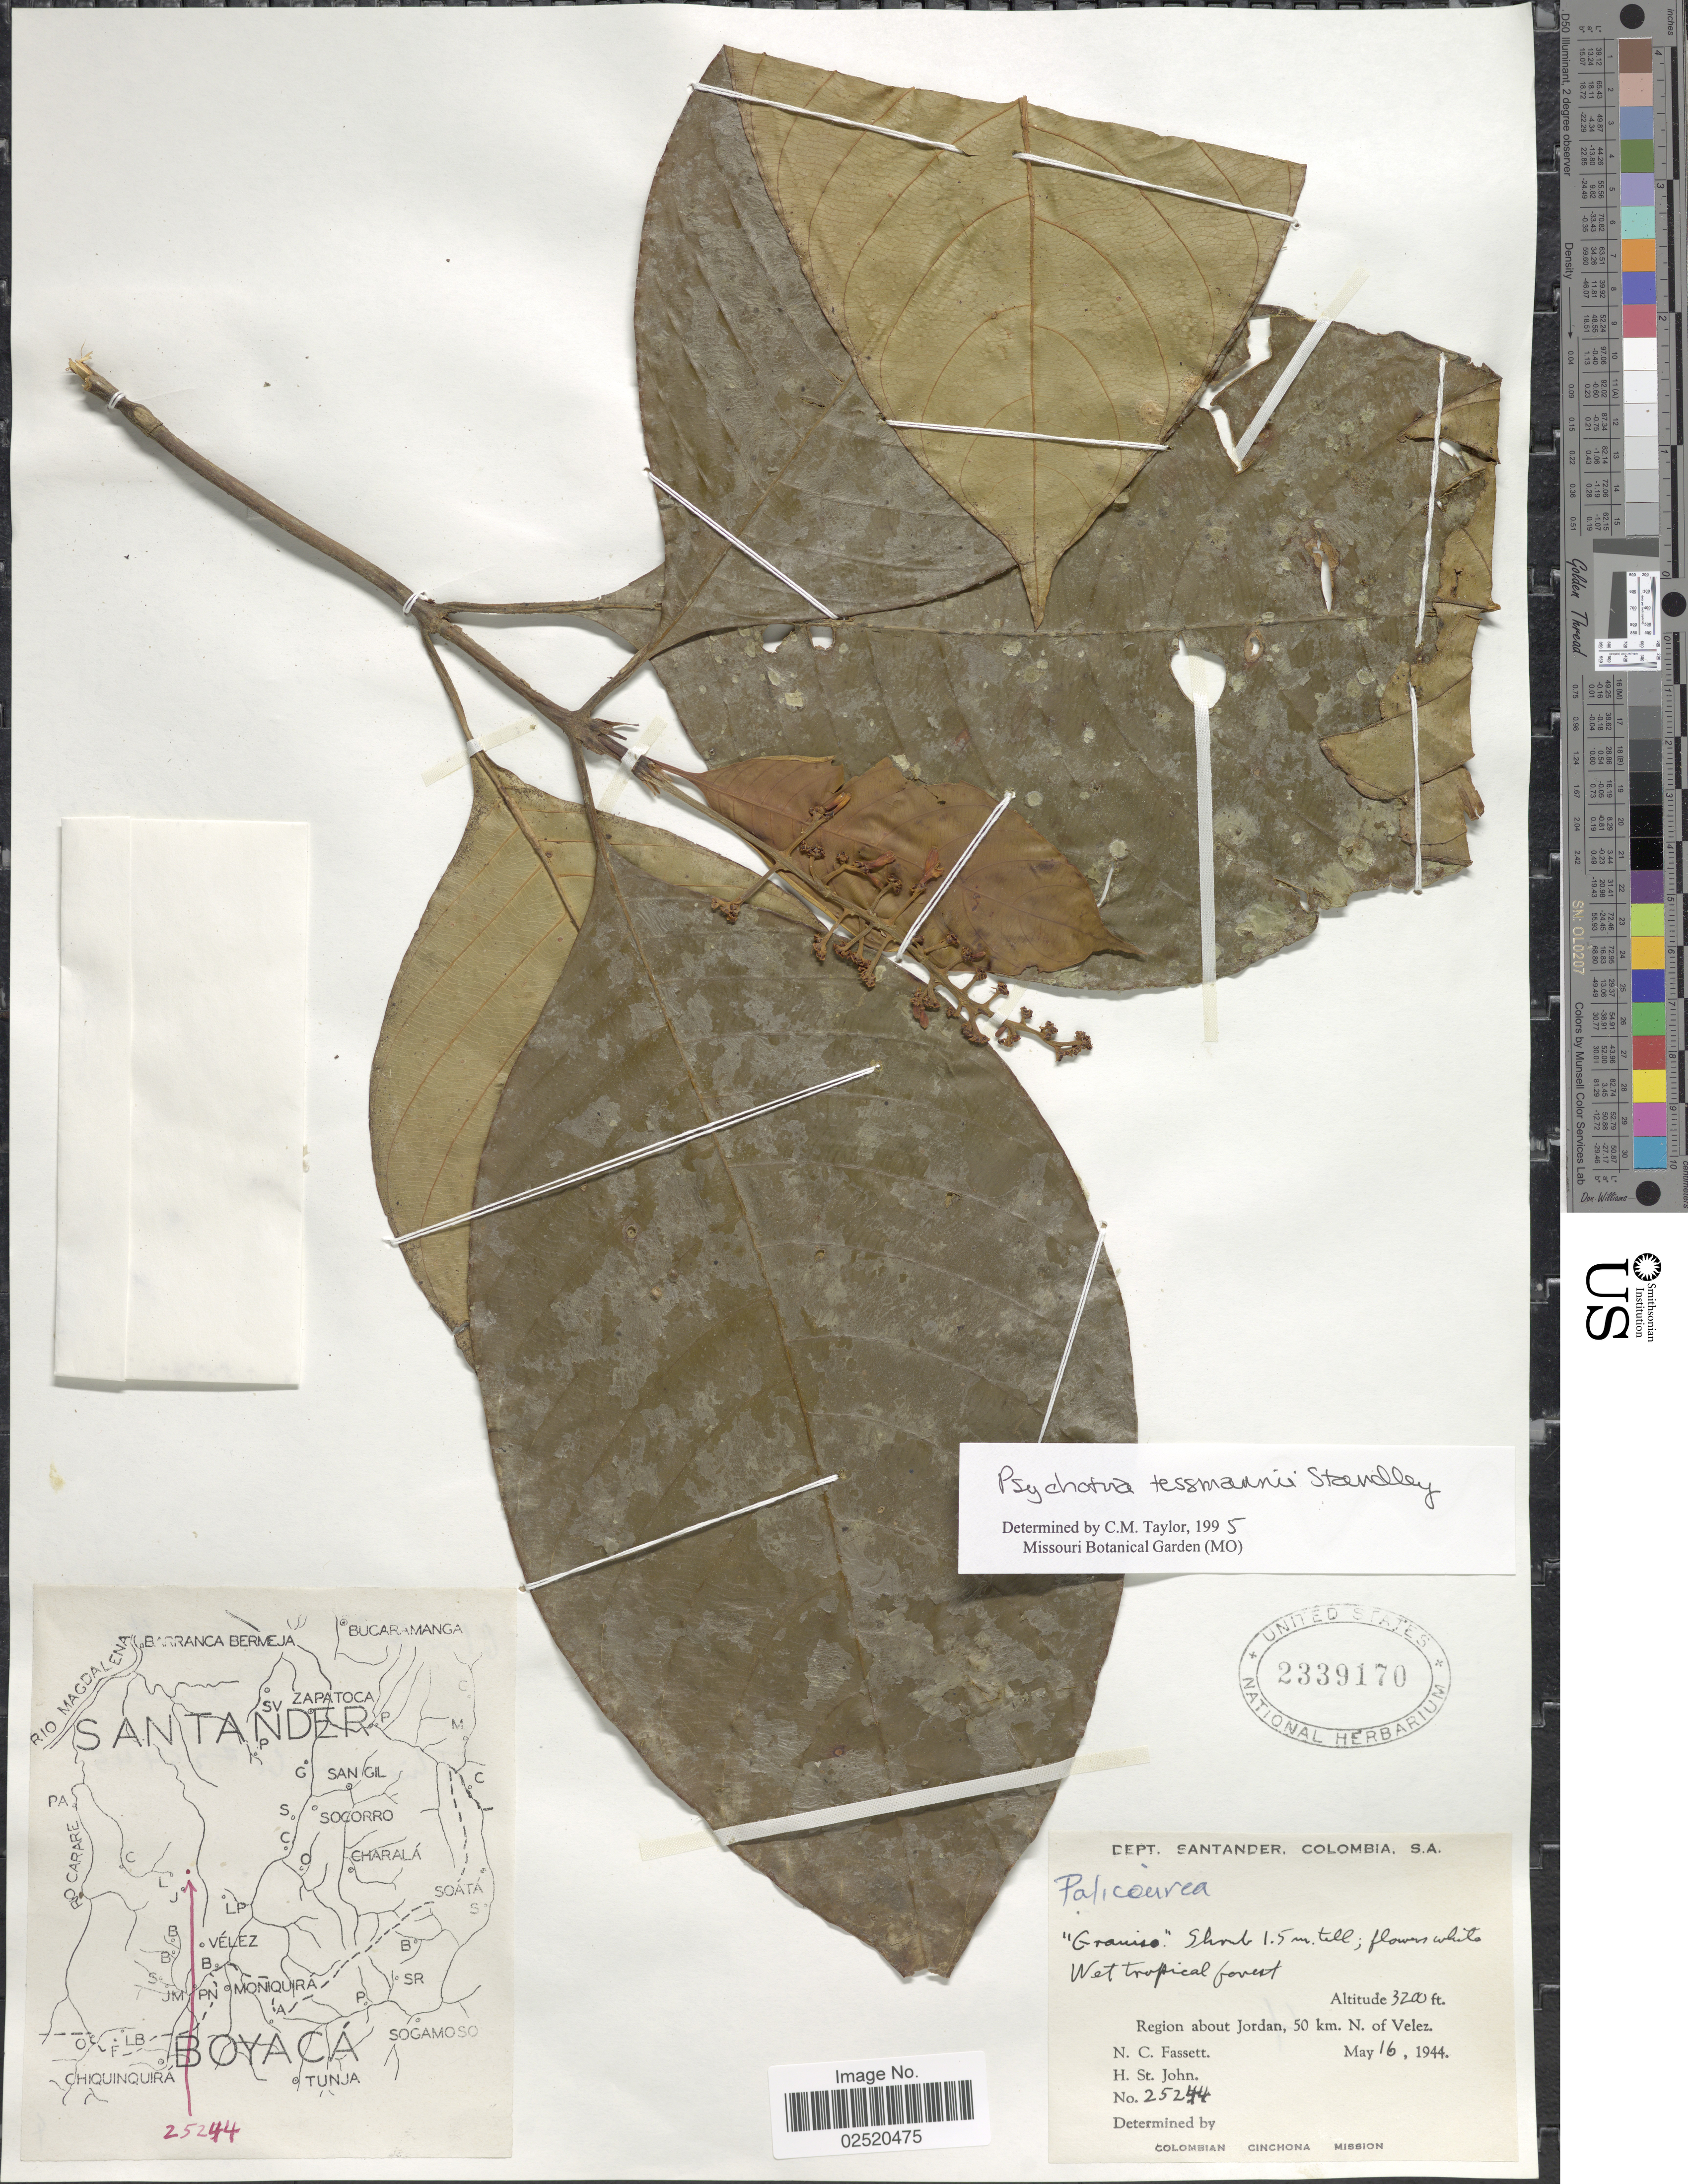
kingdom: Plantae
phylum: Tracheophyta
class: Magnoliopsida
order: Gentianales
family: Rubiaceae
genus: Psychotria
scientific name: Psychotria tessmannii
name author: Standl.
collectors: N. C. Fassett & H. St. John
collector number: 25244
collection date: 1944-05-16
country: Colombia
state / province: Santander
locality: Region about Jordan, 50 km. N. of Velez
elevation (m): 975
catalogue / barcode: US 2339170